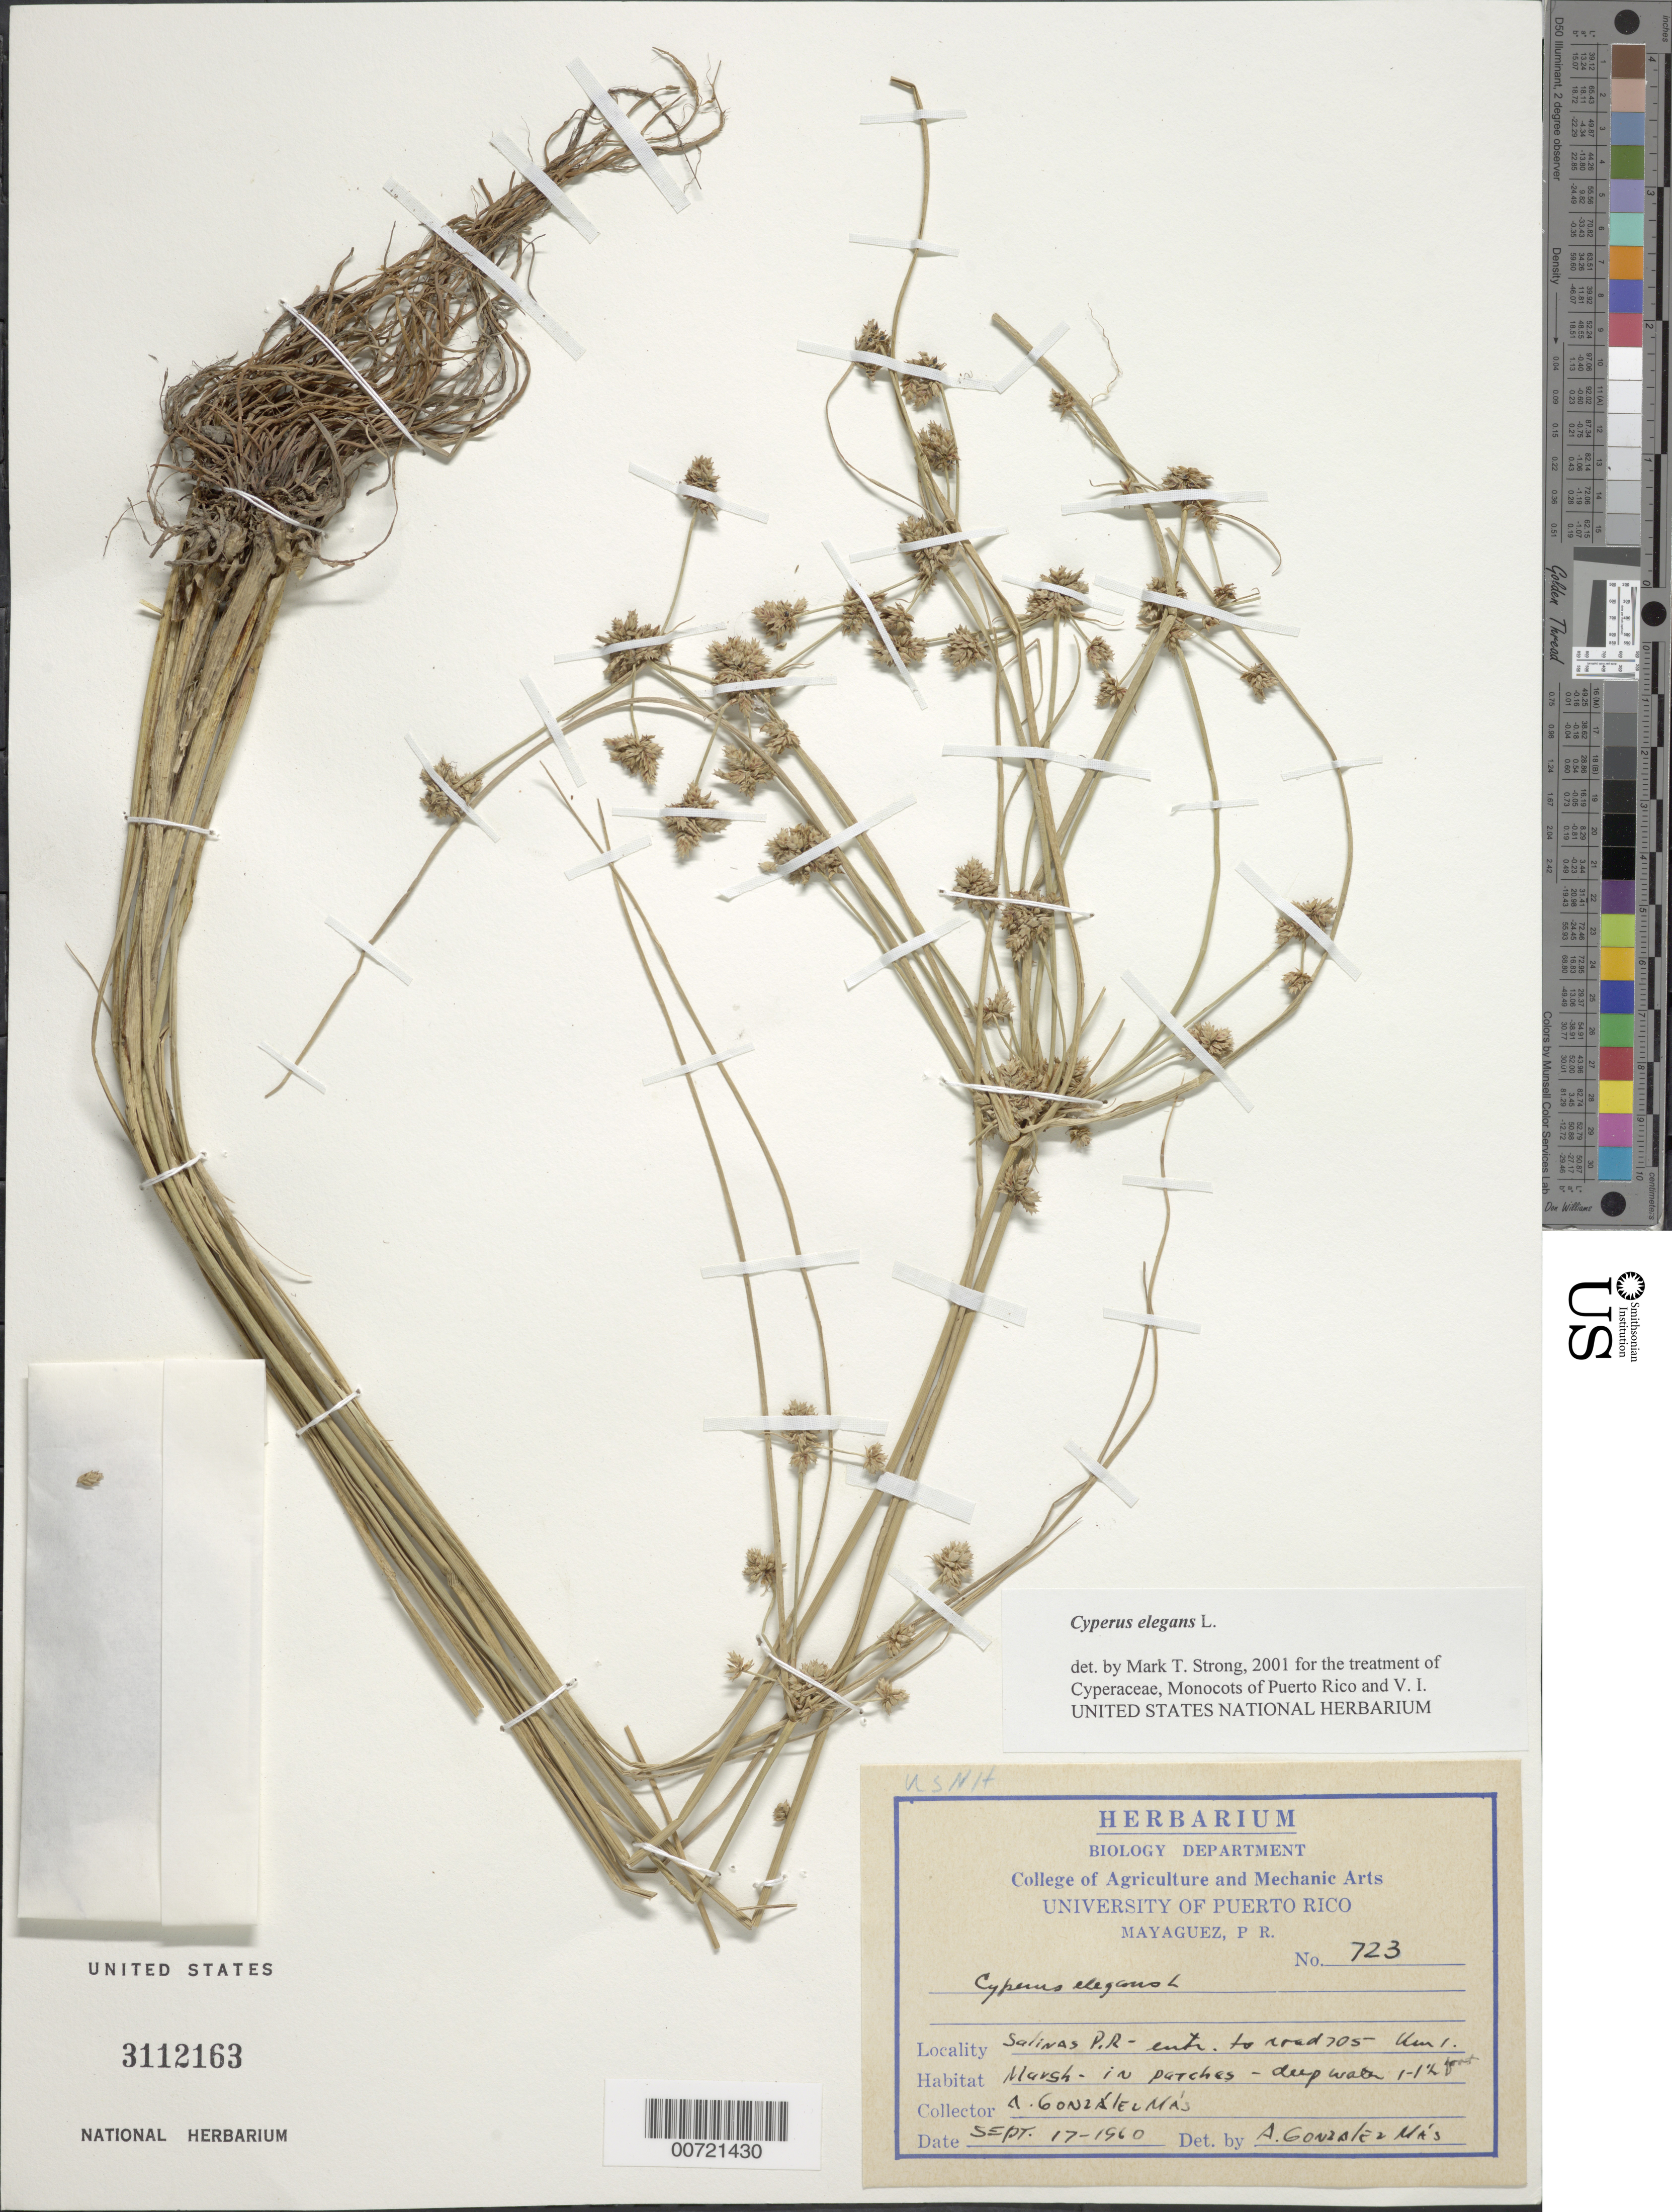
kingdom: Plantae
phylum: Tracheophyta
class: Liliopsida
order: Poales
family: Cyperaceae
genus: Cyperus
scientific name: Cyperus elegans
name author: L.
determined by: Strong, M. T., (US), Smithsonian Institution - National Museum of Natural History (UNITED STATES)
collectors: A. González Más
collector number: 723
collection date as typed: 17 Sep 1960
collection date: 1960-09-17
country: Puerto Rico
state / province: Salinas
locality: Salinas: entrance to Rd. 705, km 1.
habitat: Marsh, in water.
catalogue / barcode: US 3112163